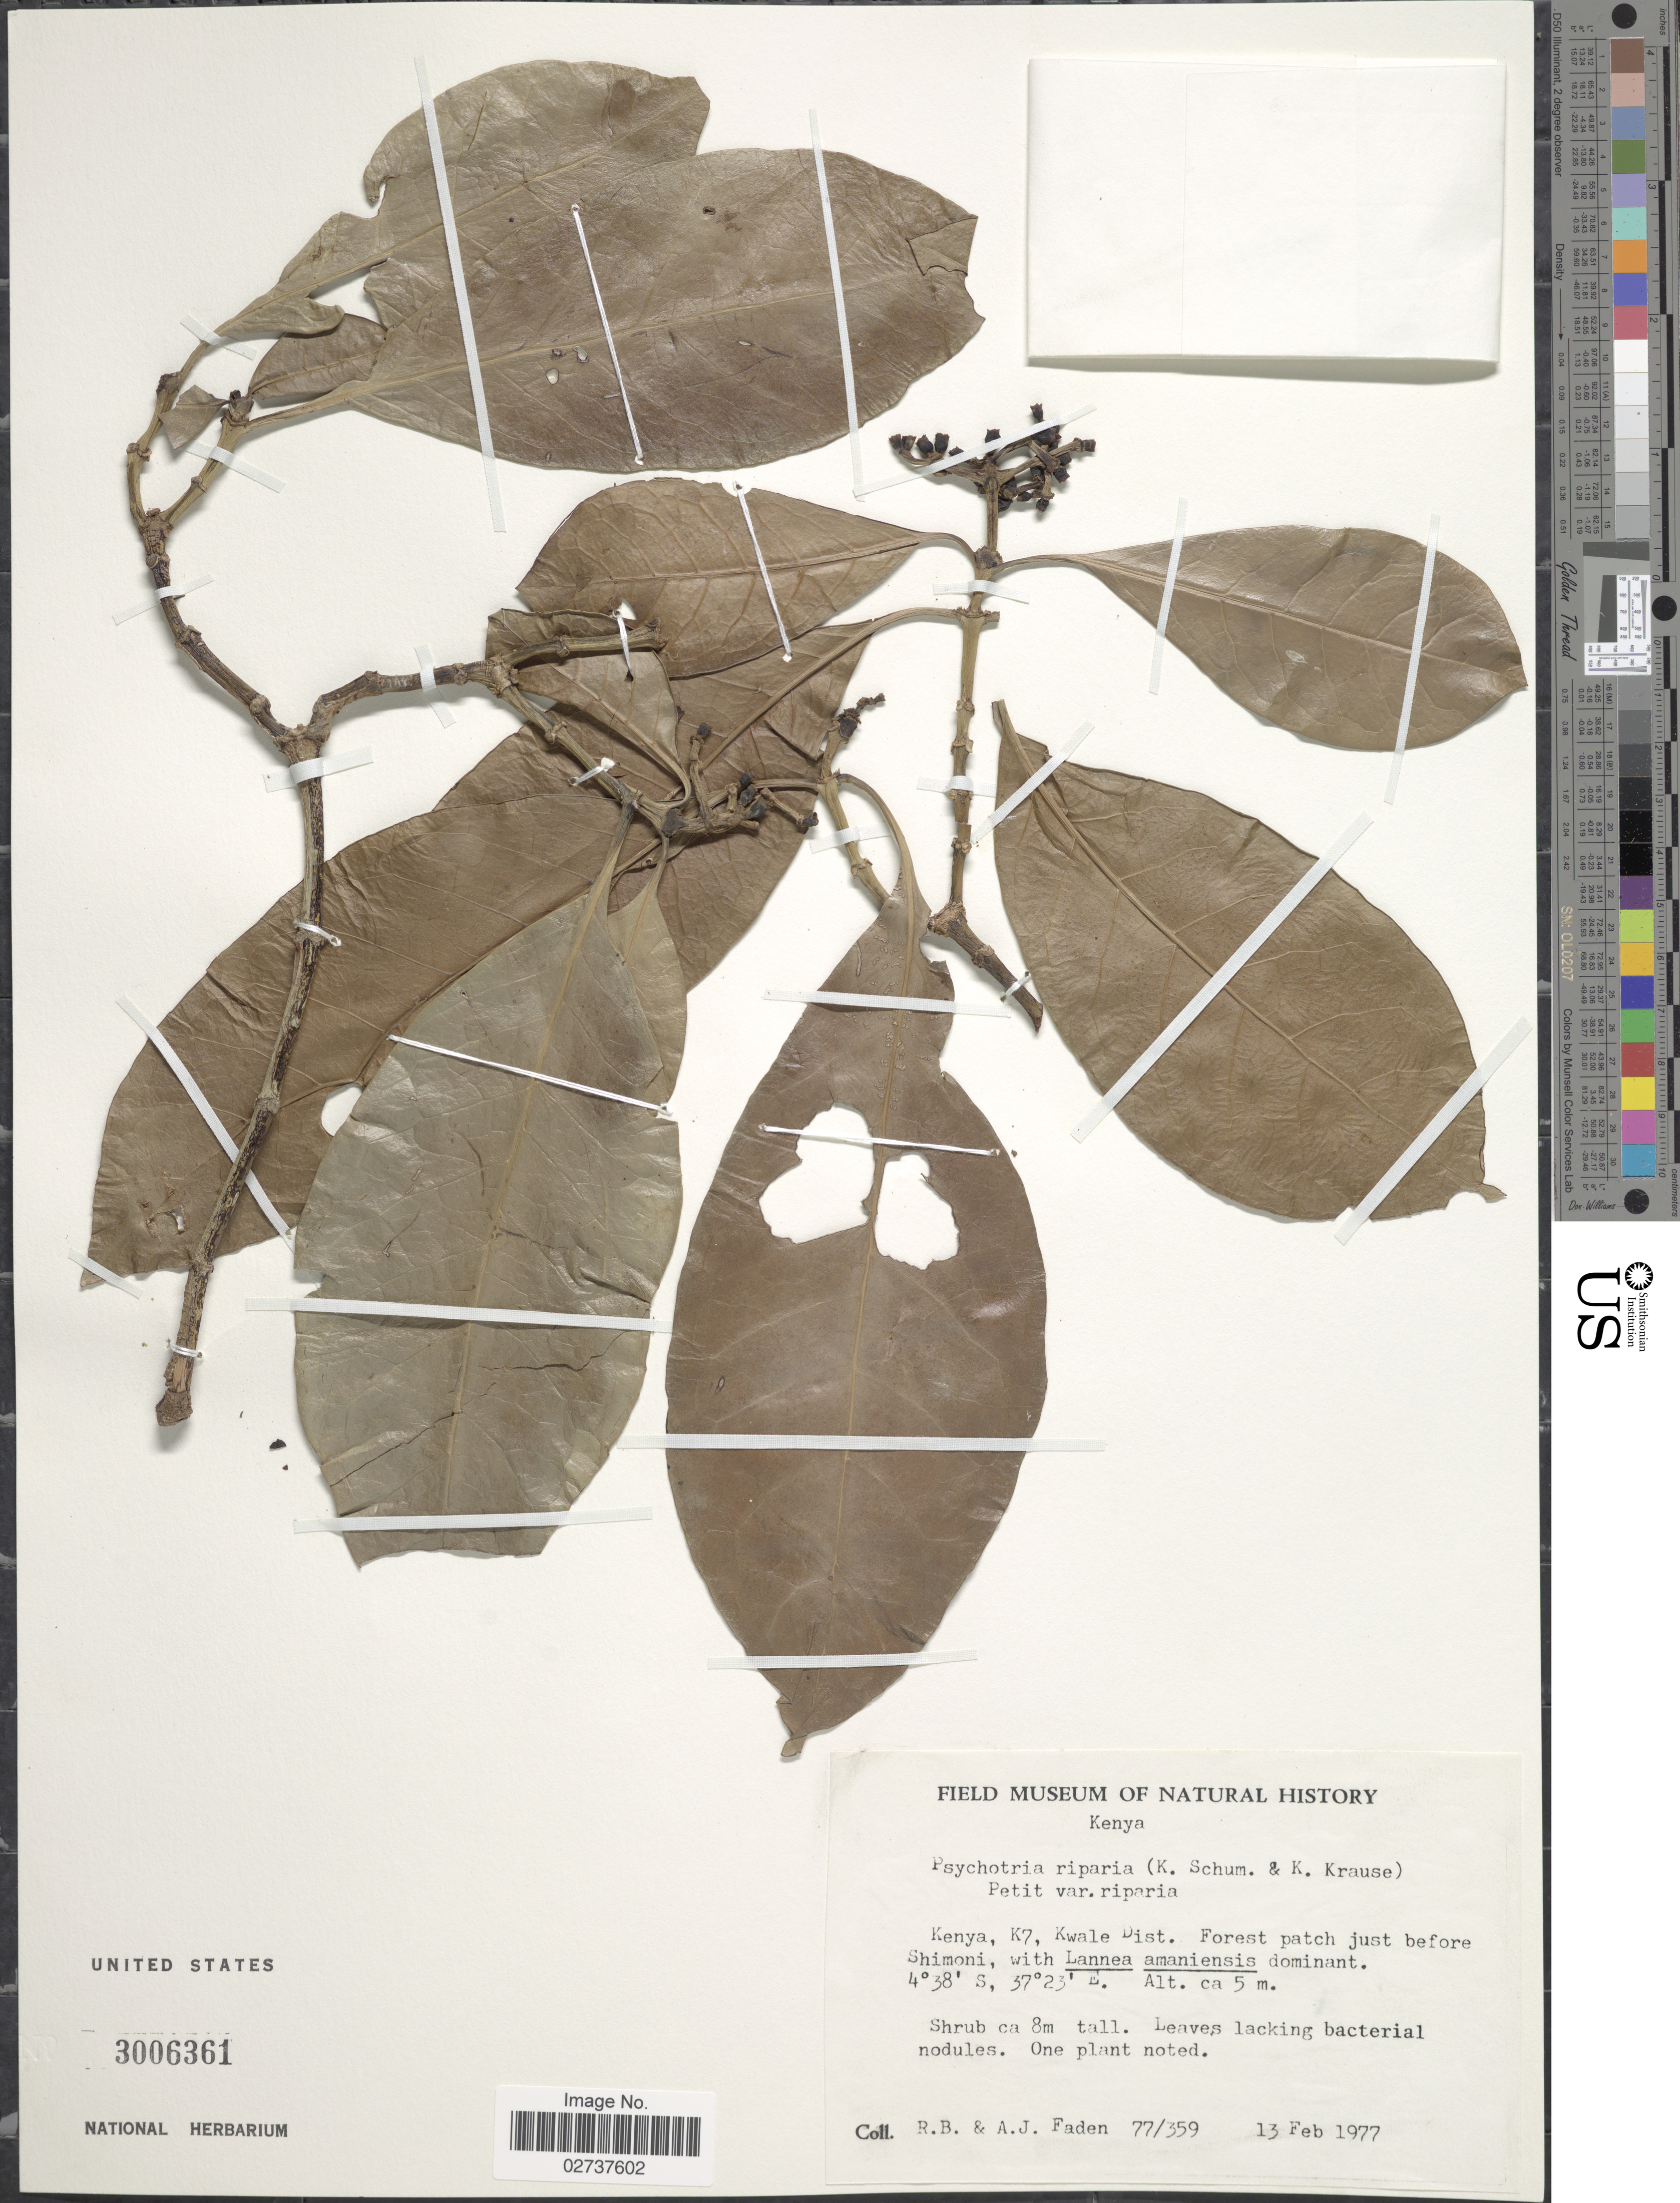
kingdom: Plantae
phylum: Tracheophyta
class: Magnoliopsida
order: Gentianales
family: Rubiaceae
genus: Psychotria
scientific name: Psychotria riparia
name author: (K. Schum. & K. Krause) E.M.A. Petit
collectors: R. B. Faden & A. J. Faden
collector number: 77/359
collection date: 1977-02-13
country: Kenya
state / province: Kwale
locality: K7, Forest patch just before Shimoni.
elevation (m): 5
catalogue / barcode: US 3006361